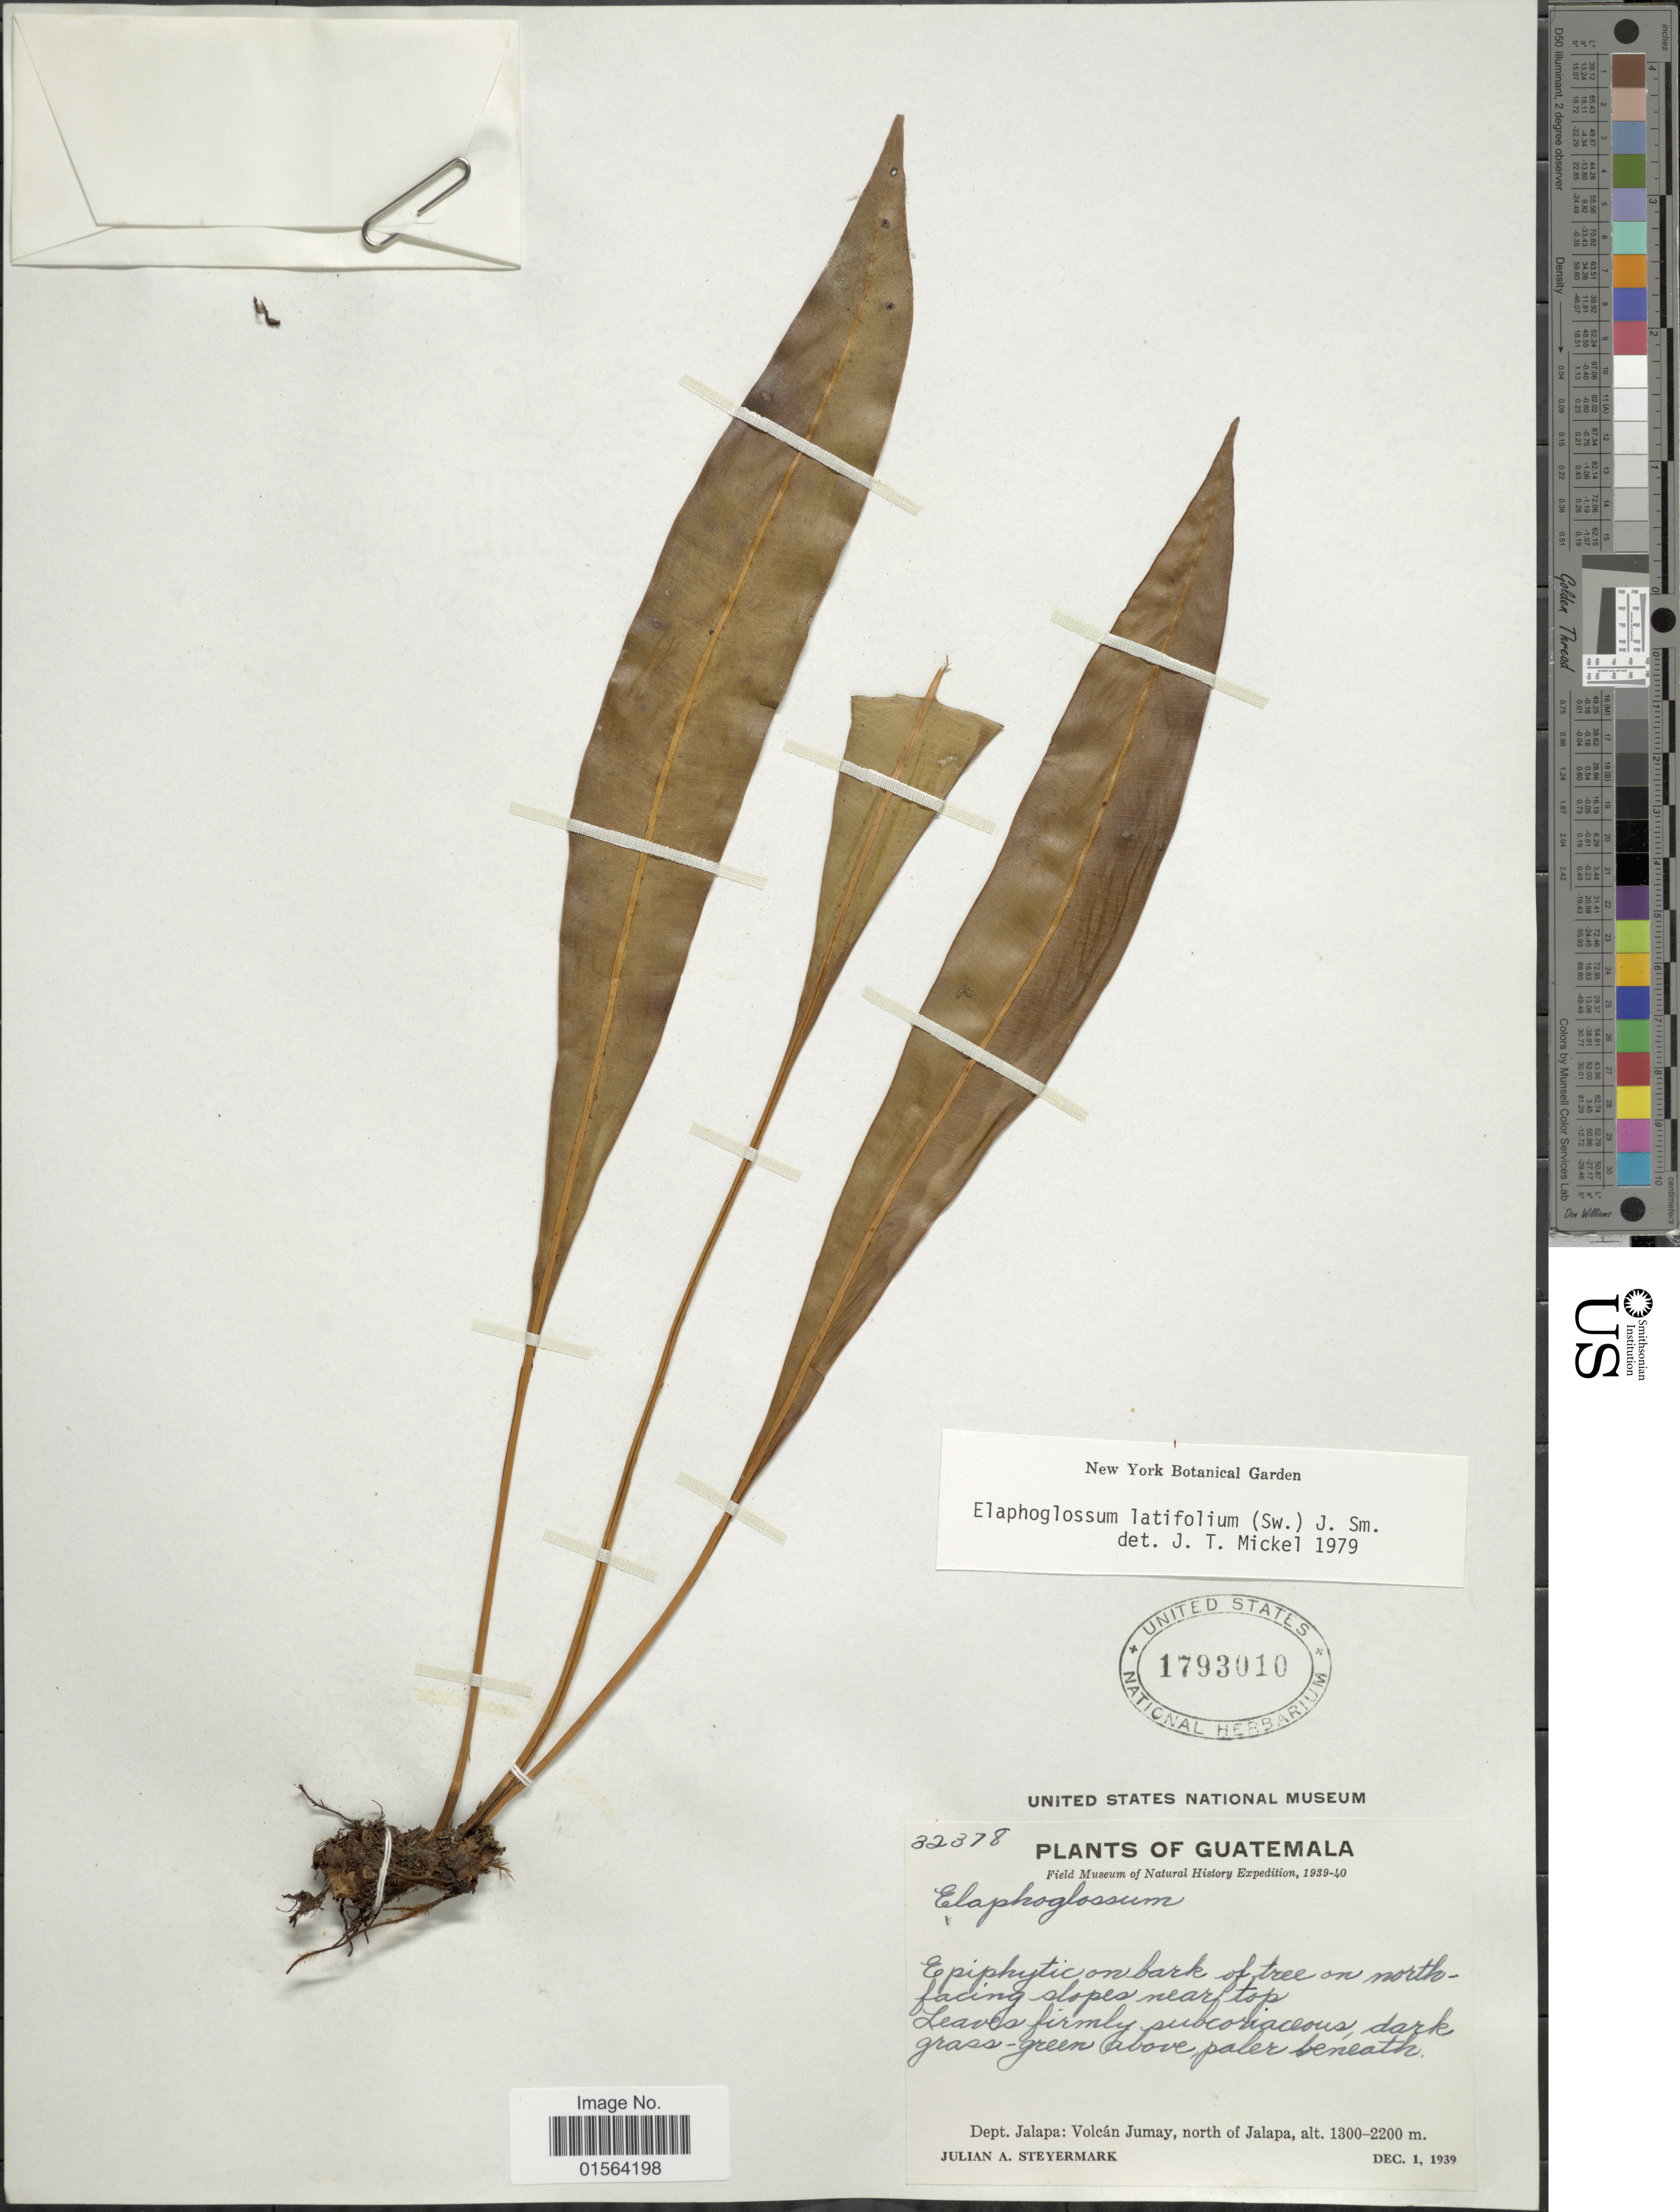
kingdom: Plantae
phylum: Tracheophyta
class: Polypodiopsida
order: Polypodiales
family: Dryopteridaceae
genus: Elaphoglossum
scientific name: Elaphoglossum latifolium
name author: (Sw.) J. Sm.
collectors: J. Steyermark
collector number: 32378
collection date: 1939-12-01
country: Guatemala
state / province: Jalapa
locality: Dept. Jalapa: Volcan Jumay, north of Jalapa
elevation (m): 1300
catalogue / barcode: US 1793010